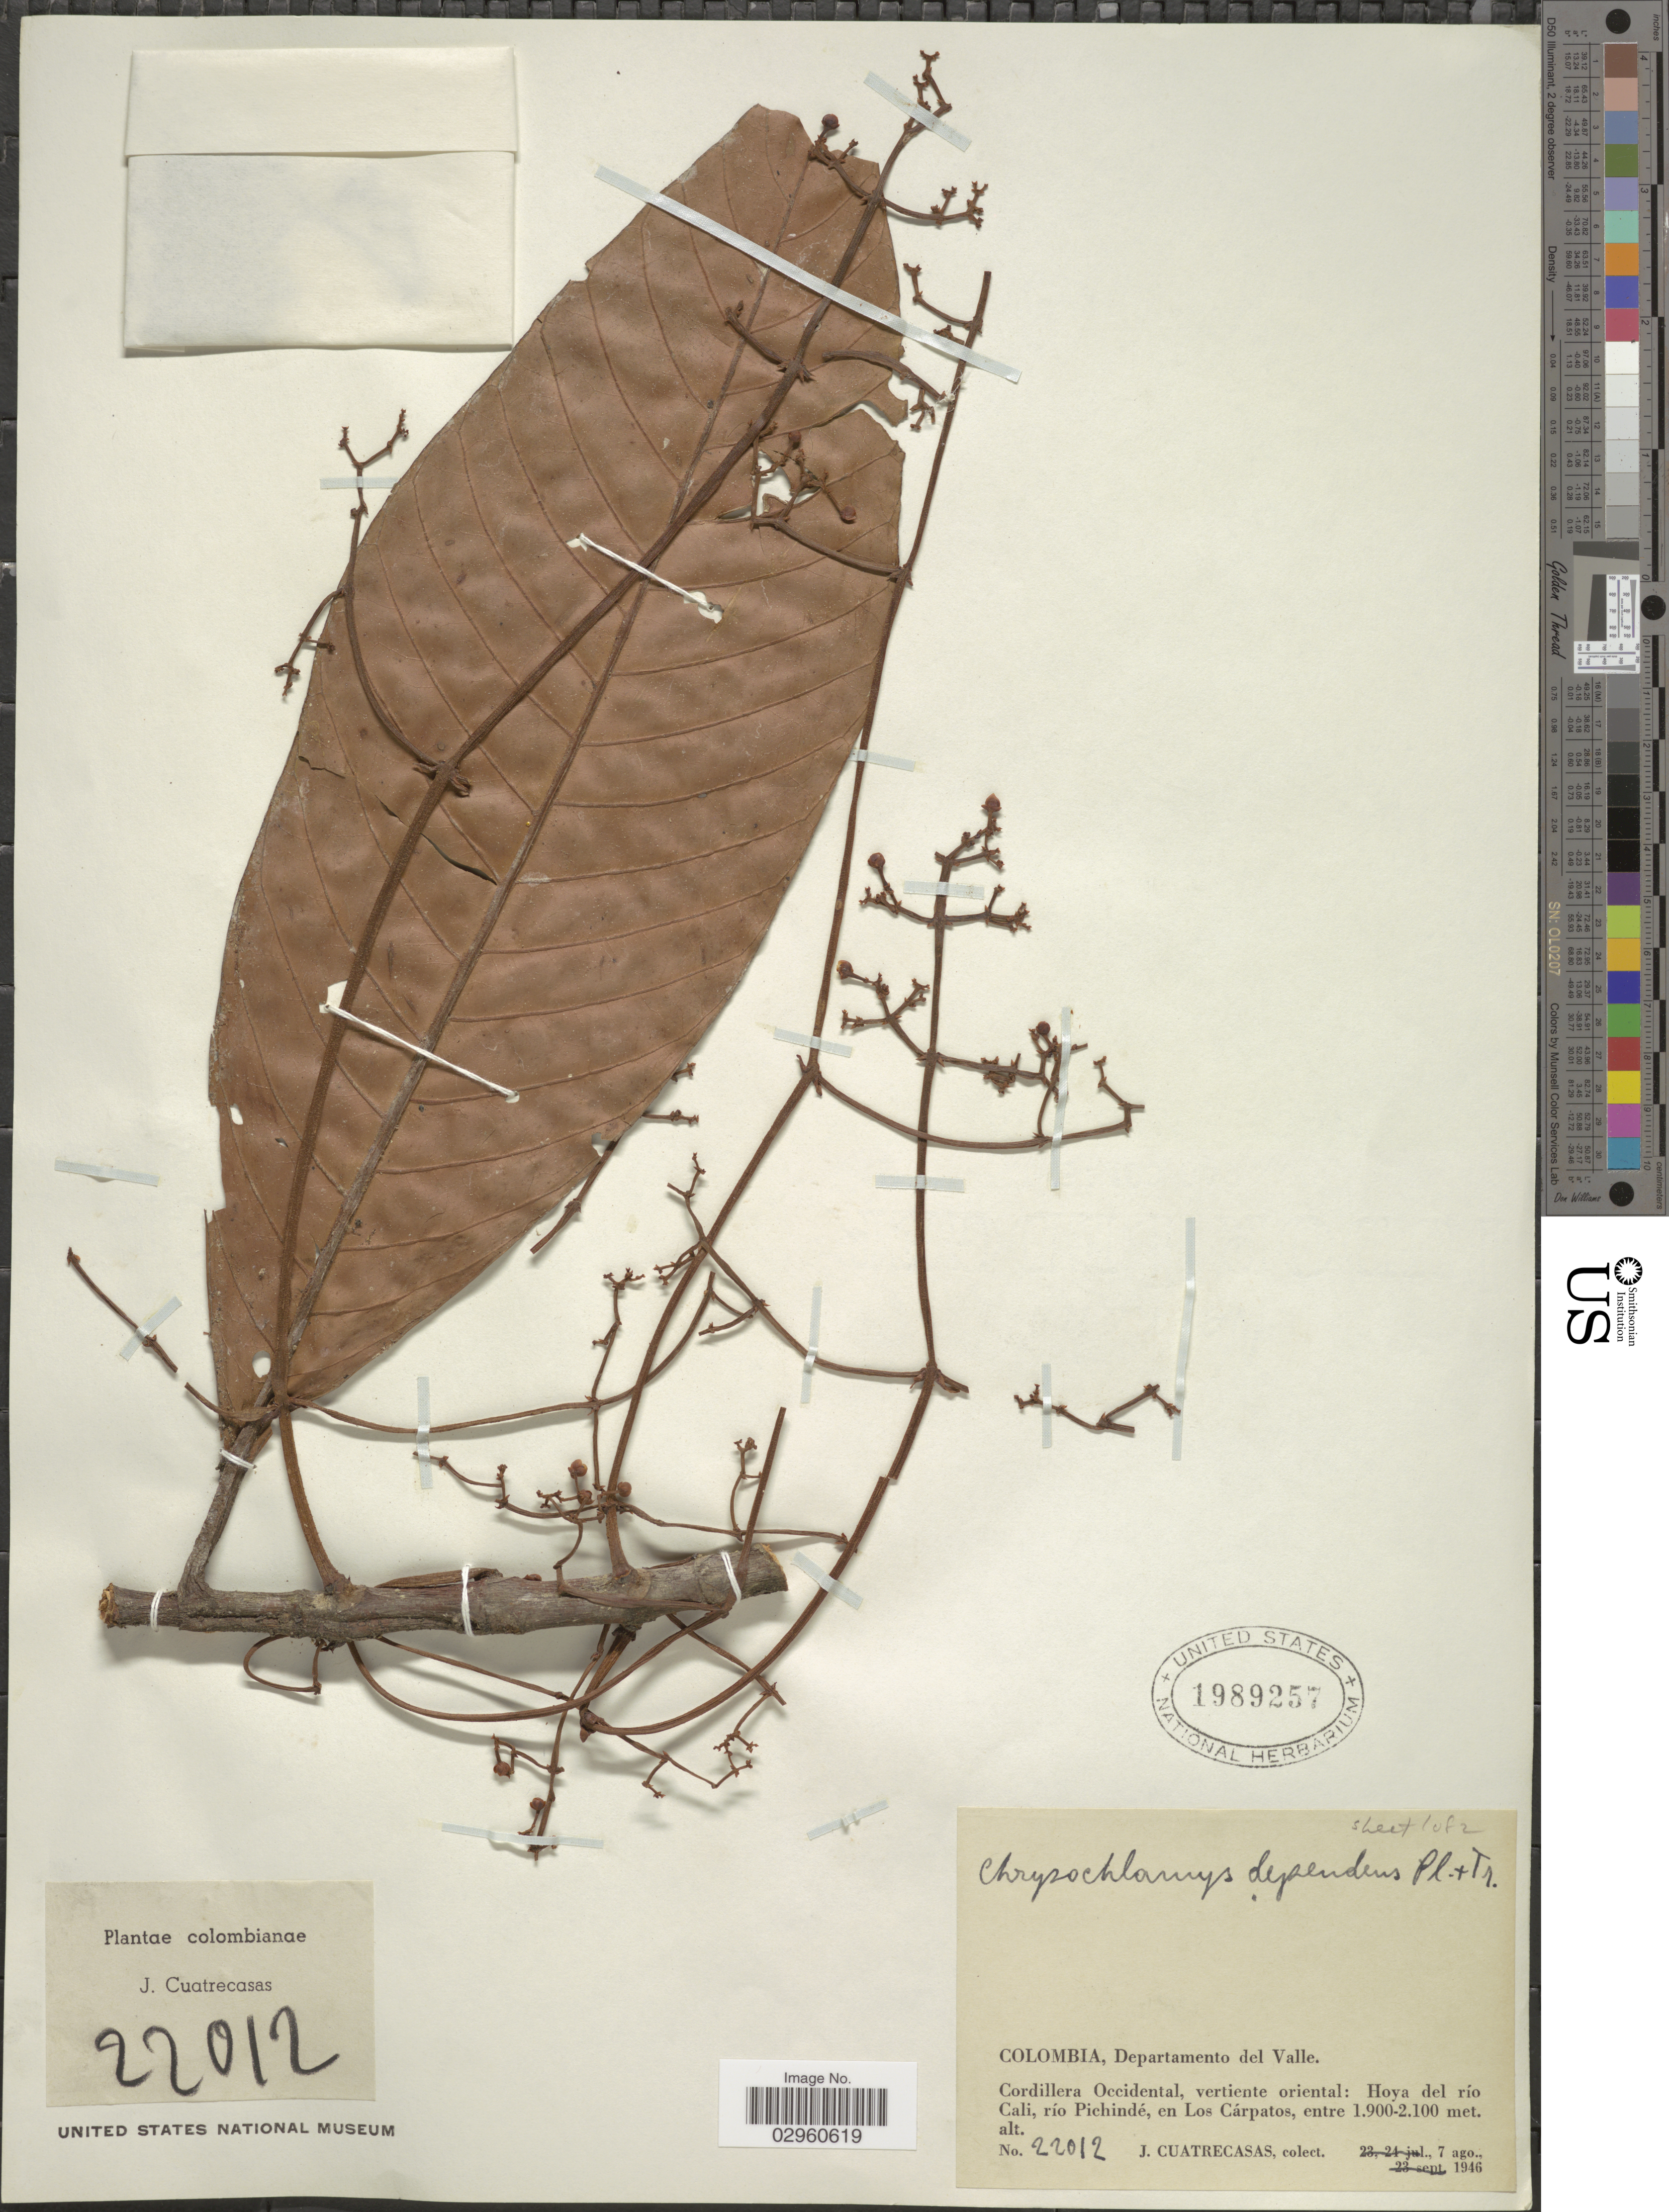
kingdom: Plantae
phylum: Tracheophyta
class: Magnoliopsida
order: Malpighiales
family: Clusiaceae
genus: Chrysochlamys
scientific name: Chrysochlamys dependens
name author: Planch. & Triana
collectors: J. Cuatrecasas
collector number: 22012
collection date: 1946-08-07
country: Colombia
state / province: Valle del Cauca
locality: Departamento del Valle. Cordillera Occidental, vertiente oriental: Hoya del río Cali, río Pichindé, en Los Cárpatos.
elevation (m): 1900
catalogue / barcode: US 1989257